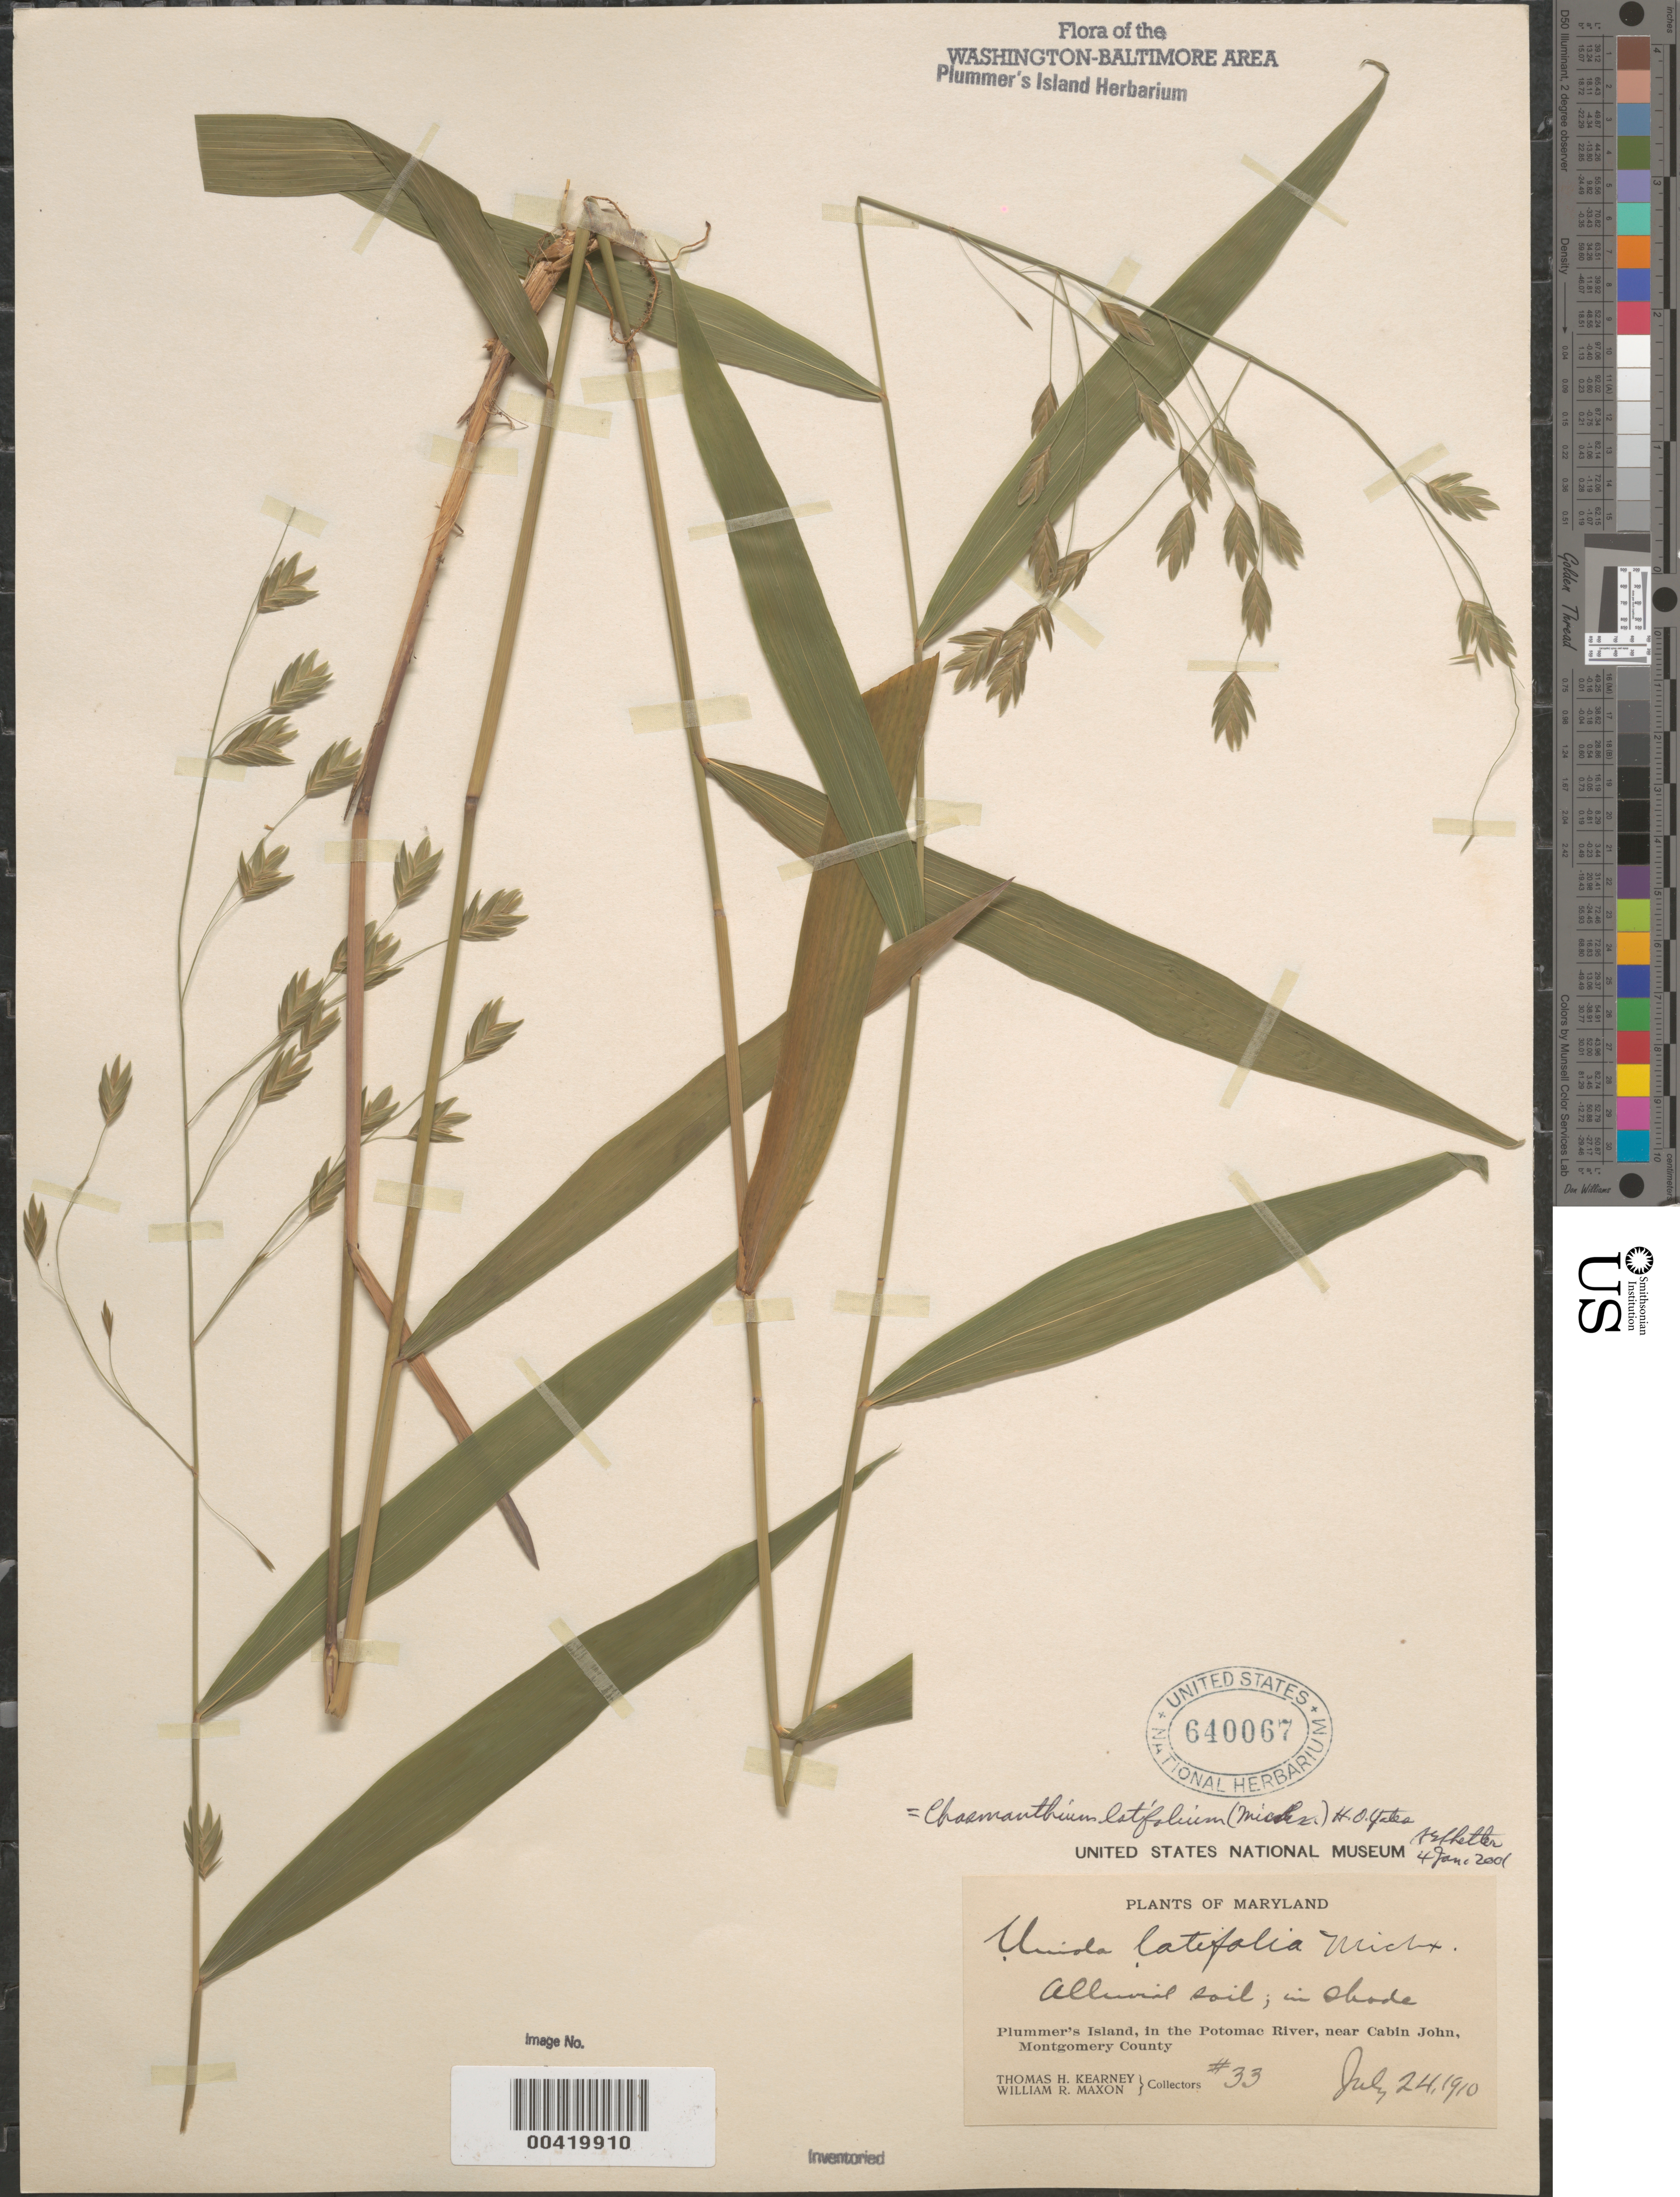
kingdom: Plantae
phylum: Tracheophyta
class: Liliopsida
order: Poales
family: Poaceae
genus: Chasmanthium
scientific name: Chasmanthium latifolium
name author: (Michx.) H.O. Yates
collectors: T. H. Kearney & W. R. Maxon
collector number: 33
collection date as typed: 24 Jul 1910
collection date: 1910-07-24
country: United States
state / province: Maryland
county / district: Montgomery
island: Plummers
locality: Plummer's Island C. & O. Canal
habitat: Alluvial soil, in shade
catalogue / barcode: US 640067